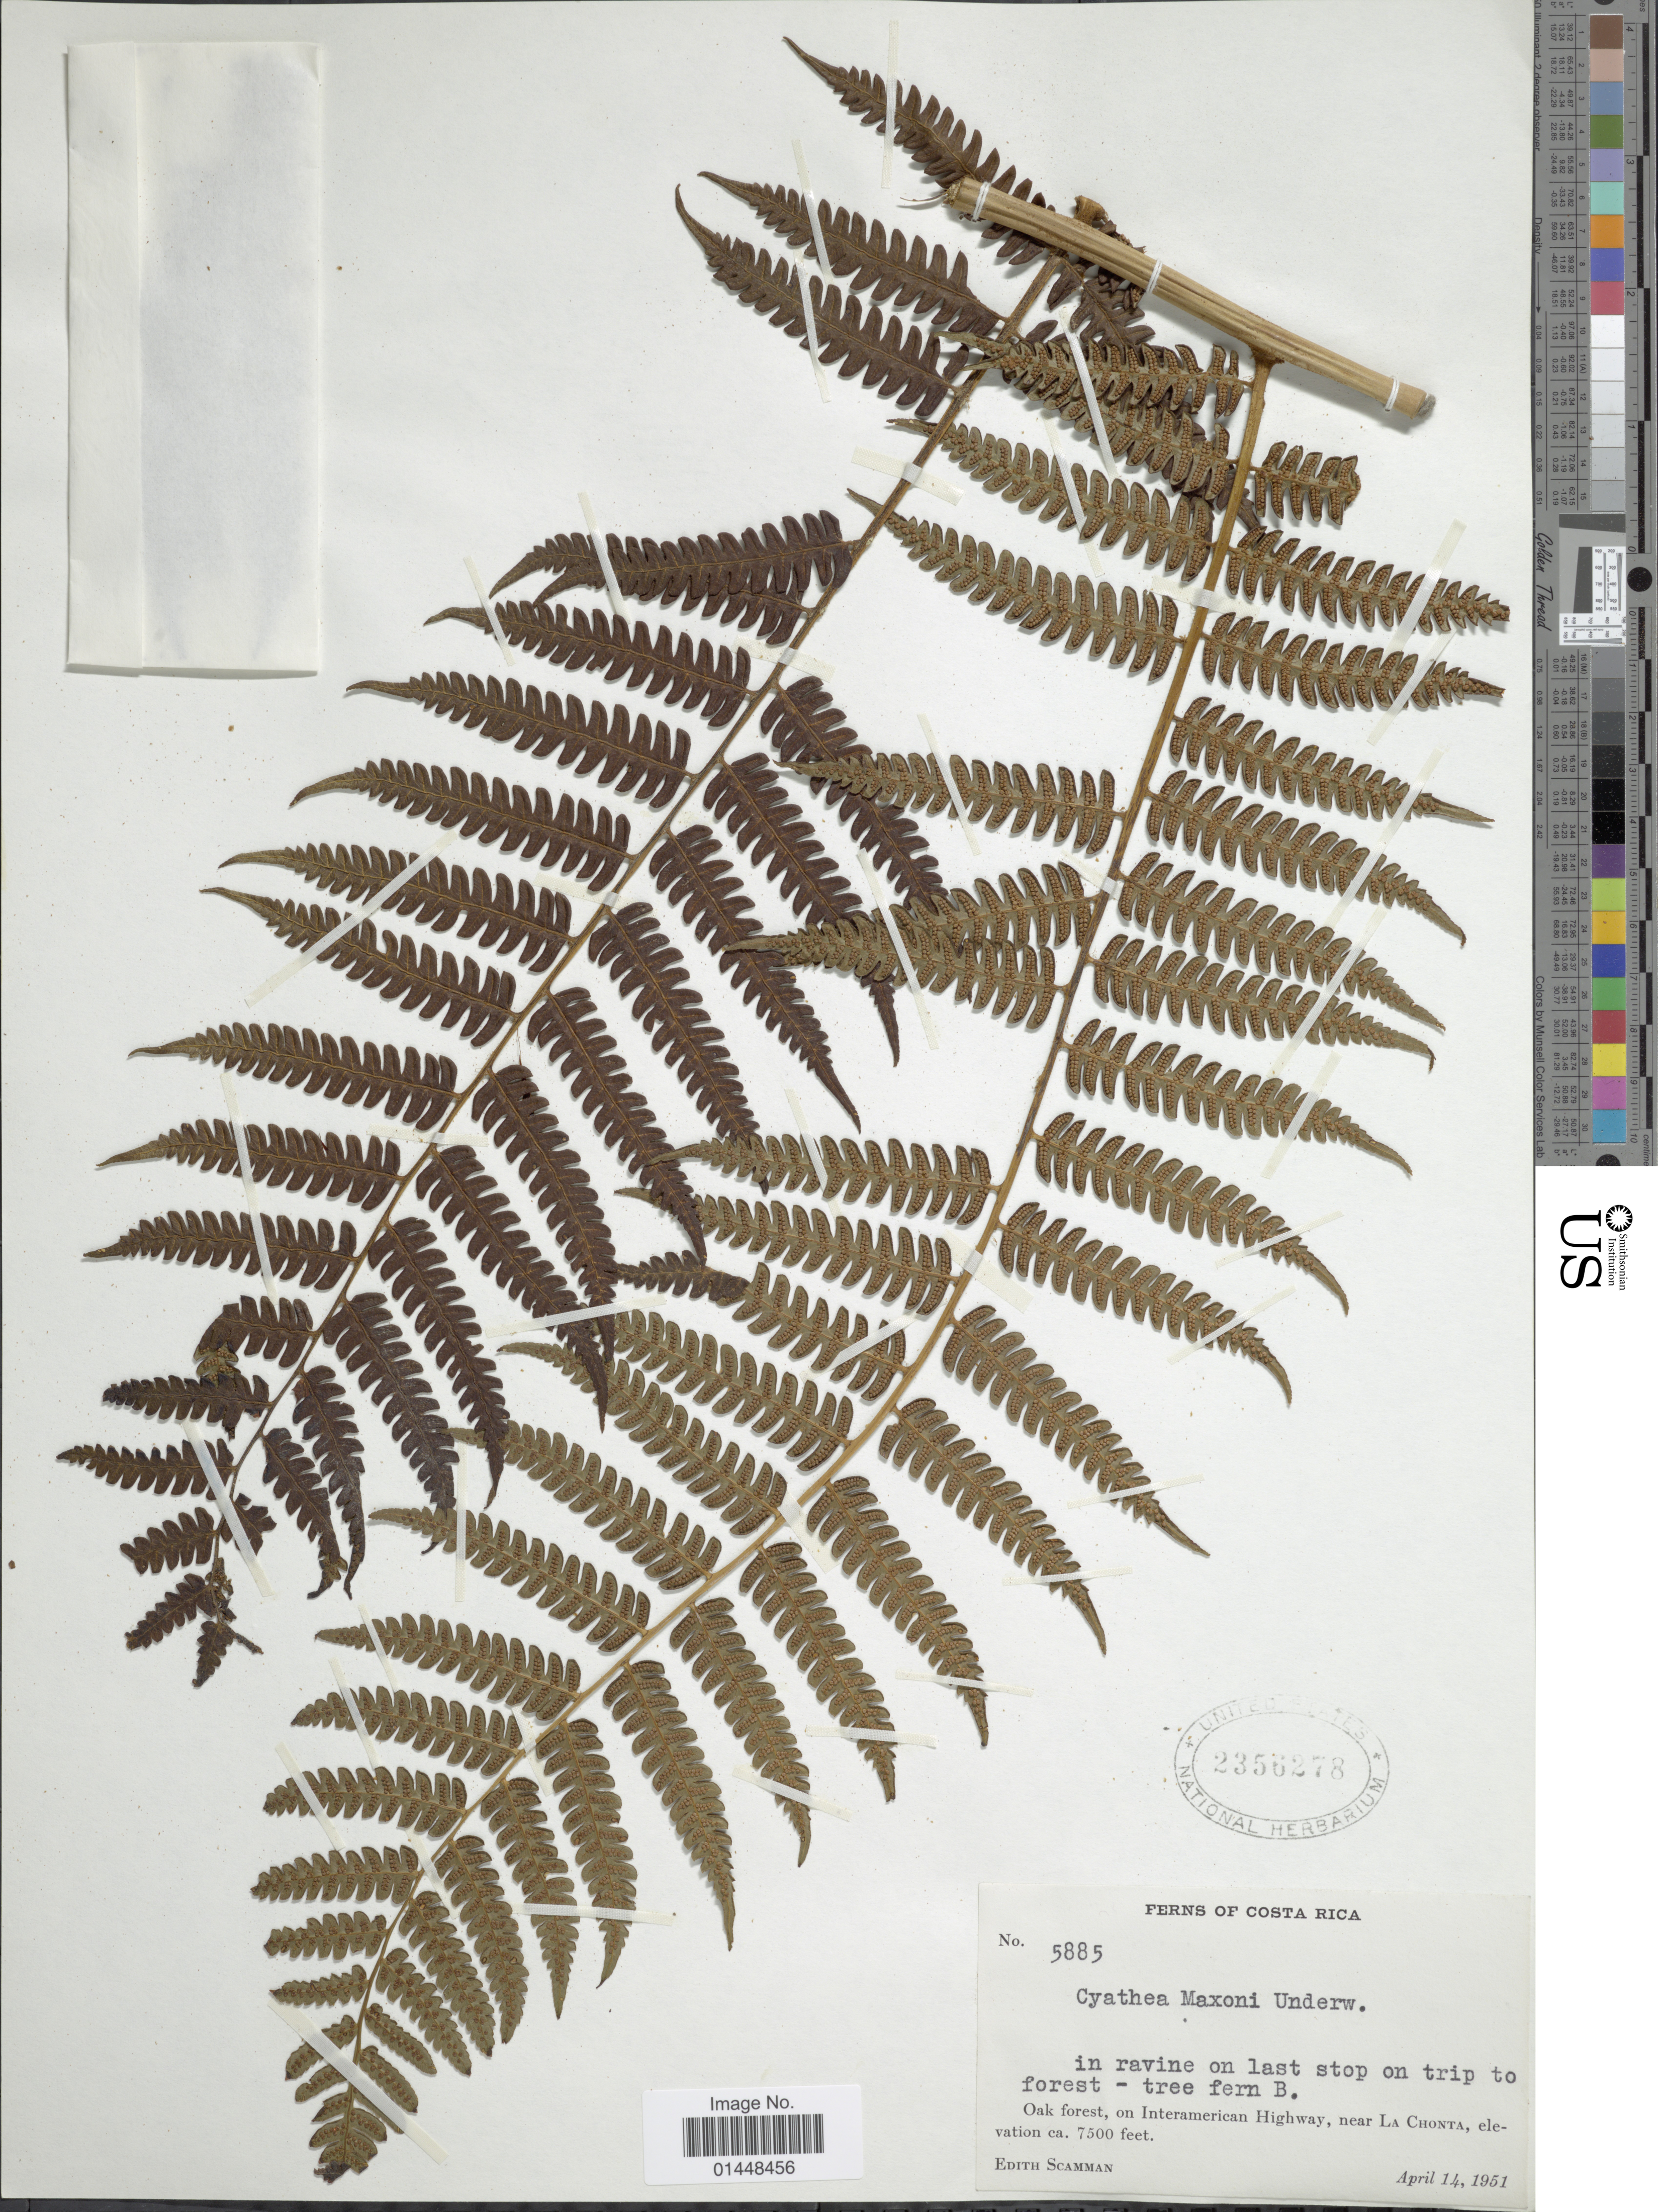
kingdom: Plantae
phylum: Tracheophyta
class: Polypodiopsida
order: Cyatheales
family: Cyatheaceae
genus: Cyathea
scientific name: Cyathea caracasana var. maxonii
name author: (Underw.) R.M. Tryon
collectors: E. Scamman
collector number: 5885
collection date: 1951-04-14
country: Costa Rica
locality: On Interamerican Highway, near La Chonta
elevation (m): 2286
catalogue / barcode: US 2356278